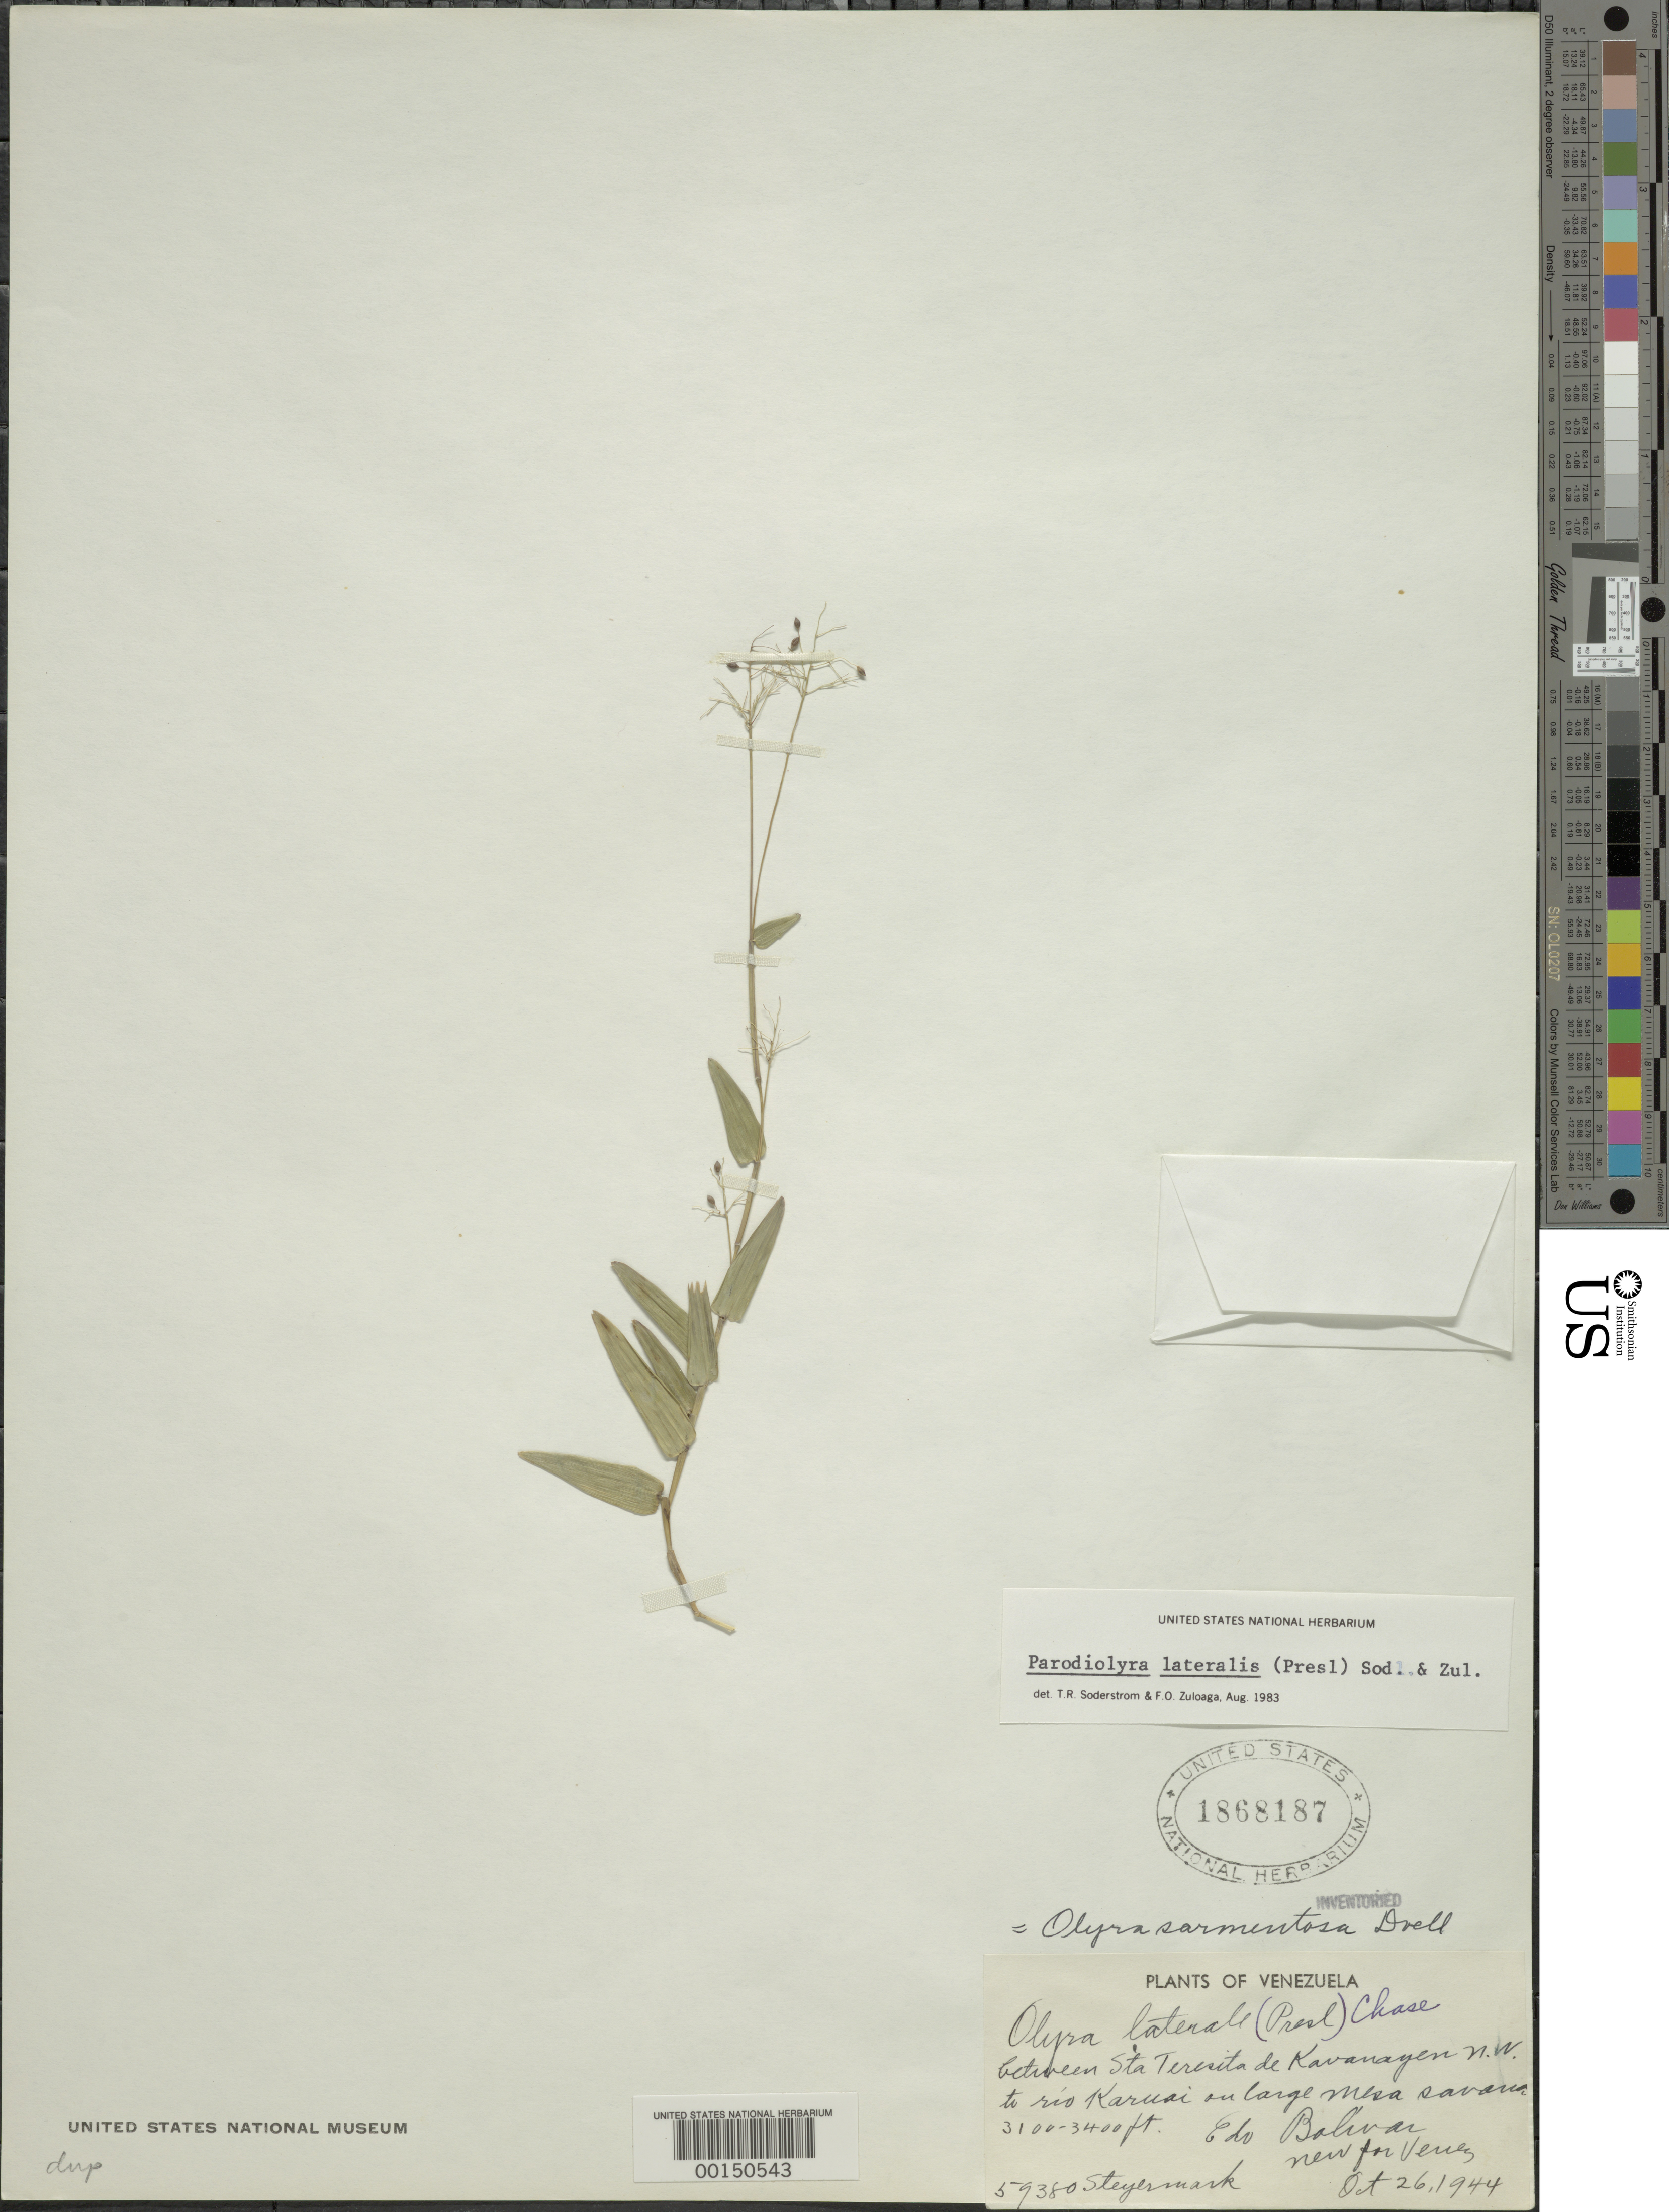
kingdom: Plantae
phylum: Tracheophyta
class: Liliopsida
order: Poales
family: Poaceae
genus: Parodiolyra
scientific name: Parodiolyra lateralis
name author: (J. Presl ex Nees) Soderstr. & Zuloaga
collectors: J. Steyermark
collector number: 59380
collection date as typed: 26 Oct 1944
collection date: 1944-10-26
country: Venezuela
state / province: Bolivar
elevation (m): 946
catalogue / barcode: US 1868187